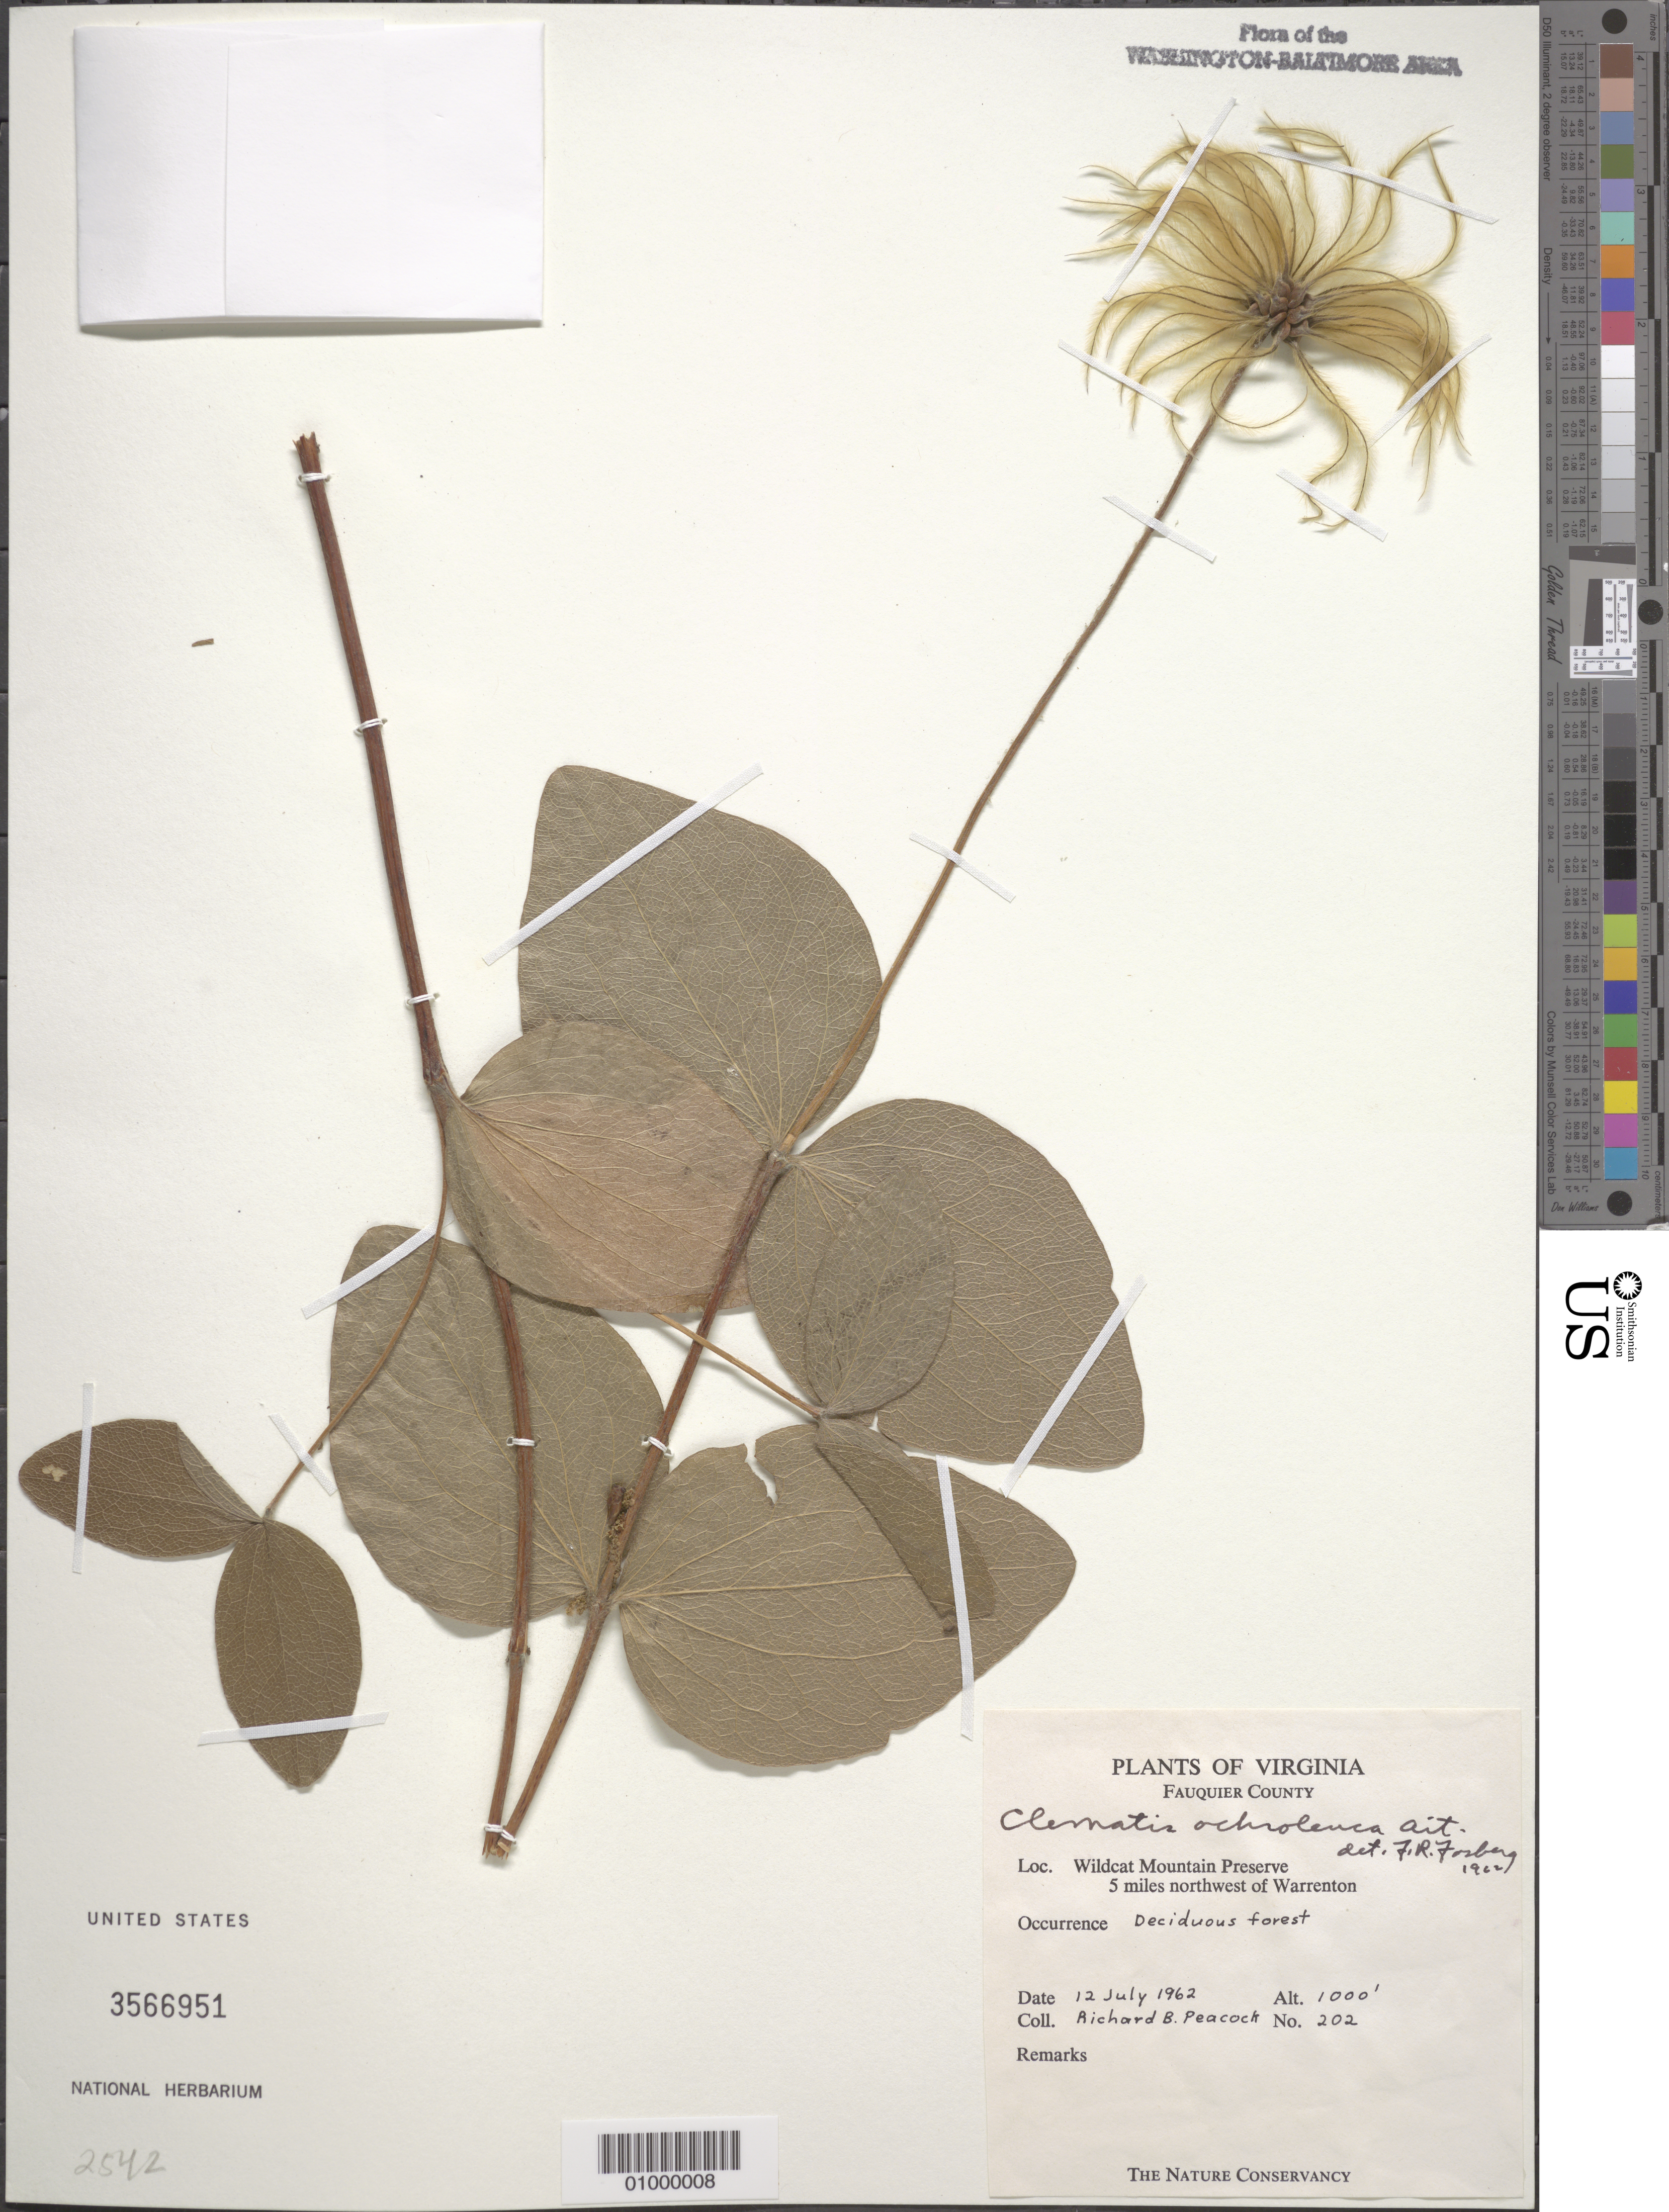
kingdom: Plantae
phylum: Tracheophyta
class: Magnoliopsida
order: Ranunculales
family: Ranunculaceae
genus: Clematis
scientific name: Clematis ochroleuca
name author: Aiton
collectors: R. Peacock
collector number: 202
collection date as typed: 12 Jul 1962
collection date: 1962-07-12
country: United States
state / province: Virginia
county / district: Fauquier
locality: Wildcat Mountain Preserve 5 miles northwest of Warrenton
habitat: deciduous forest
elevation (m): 305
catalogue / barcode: US 3566951